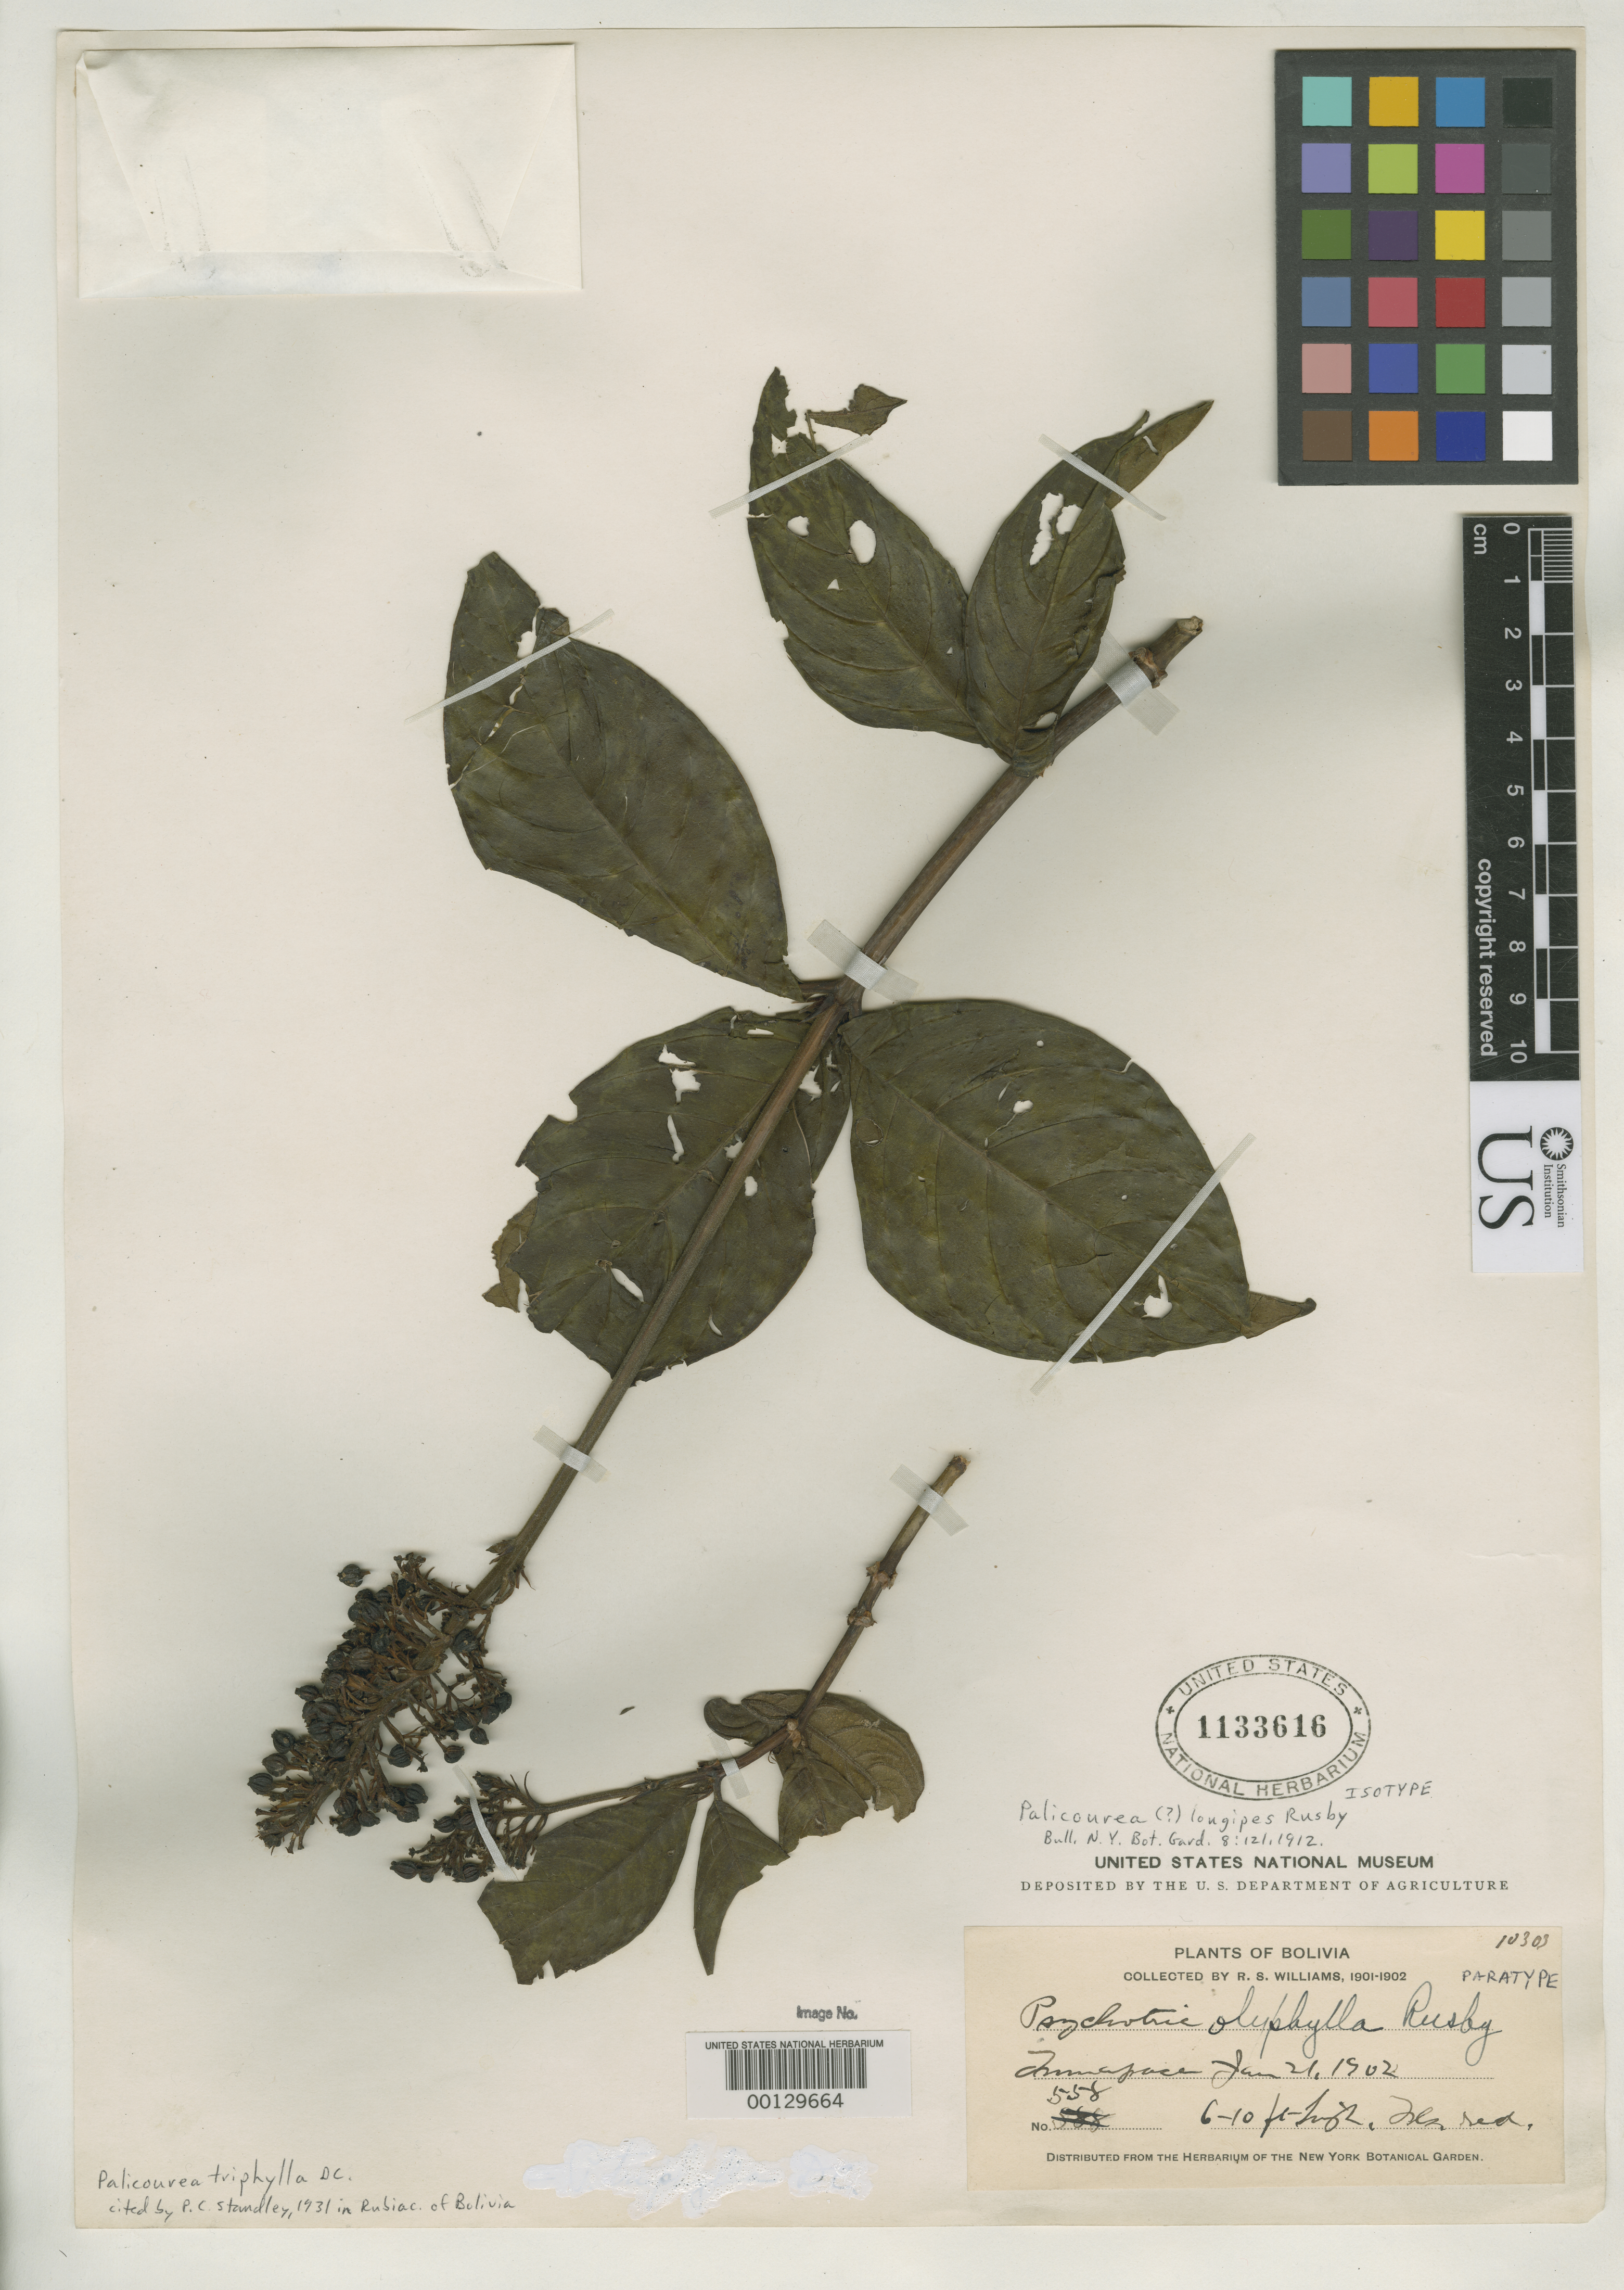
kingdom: Plantae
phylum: Tracheophyta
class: Magnoliopsida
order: Gentianales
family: Rubiaceae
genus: Palicourea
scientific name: Palicourea longipes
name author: Rusby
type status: Isotype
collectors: R. S. Williams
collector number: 558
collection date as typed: Jan. 21, 1902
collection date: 1902-01-21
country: Bolivia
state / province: La Paz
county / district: Iturralde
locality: Tumupasa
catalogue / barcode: US 1133616